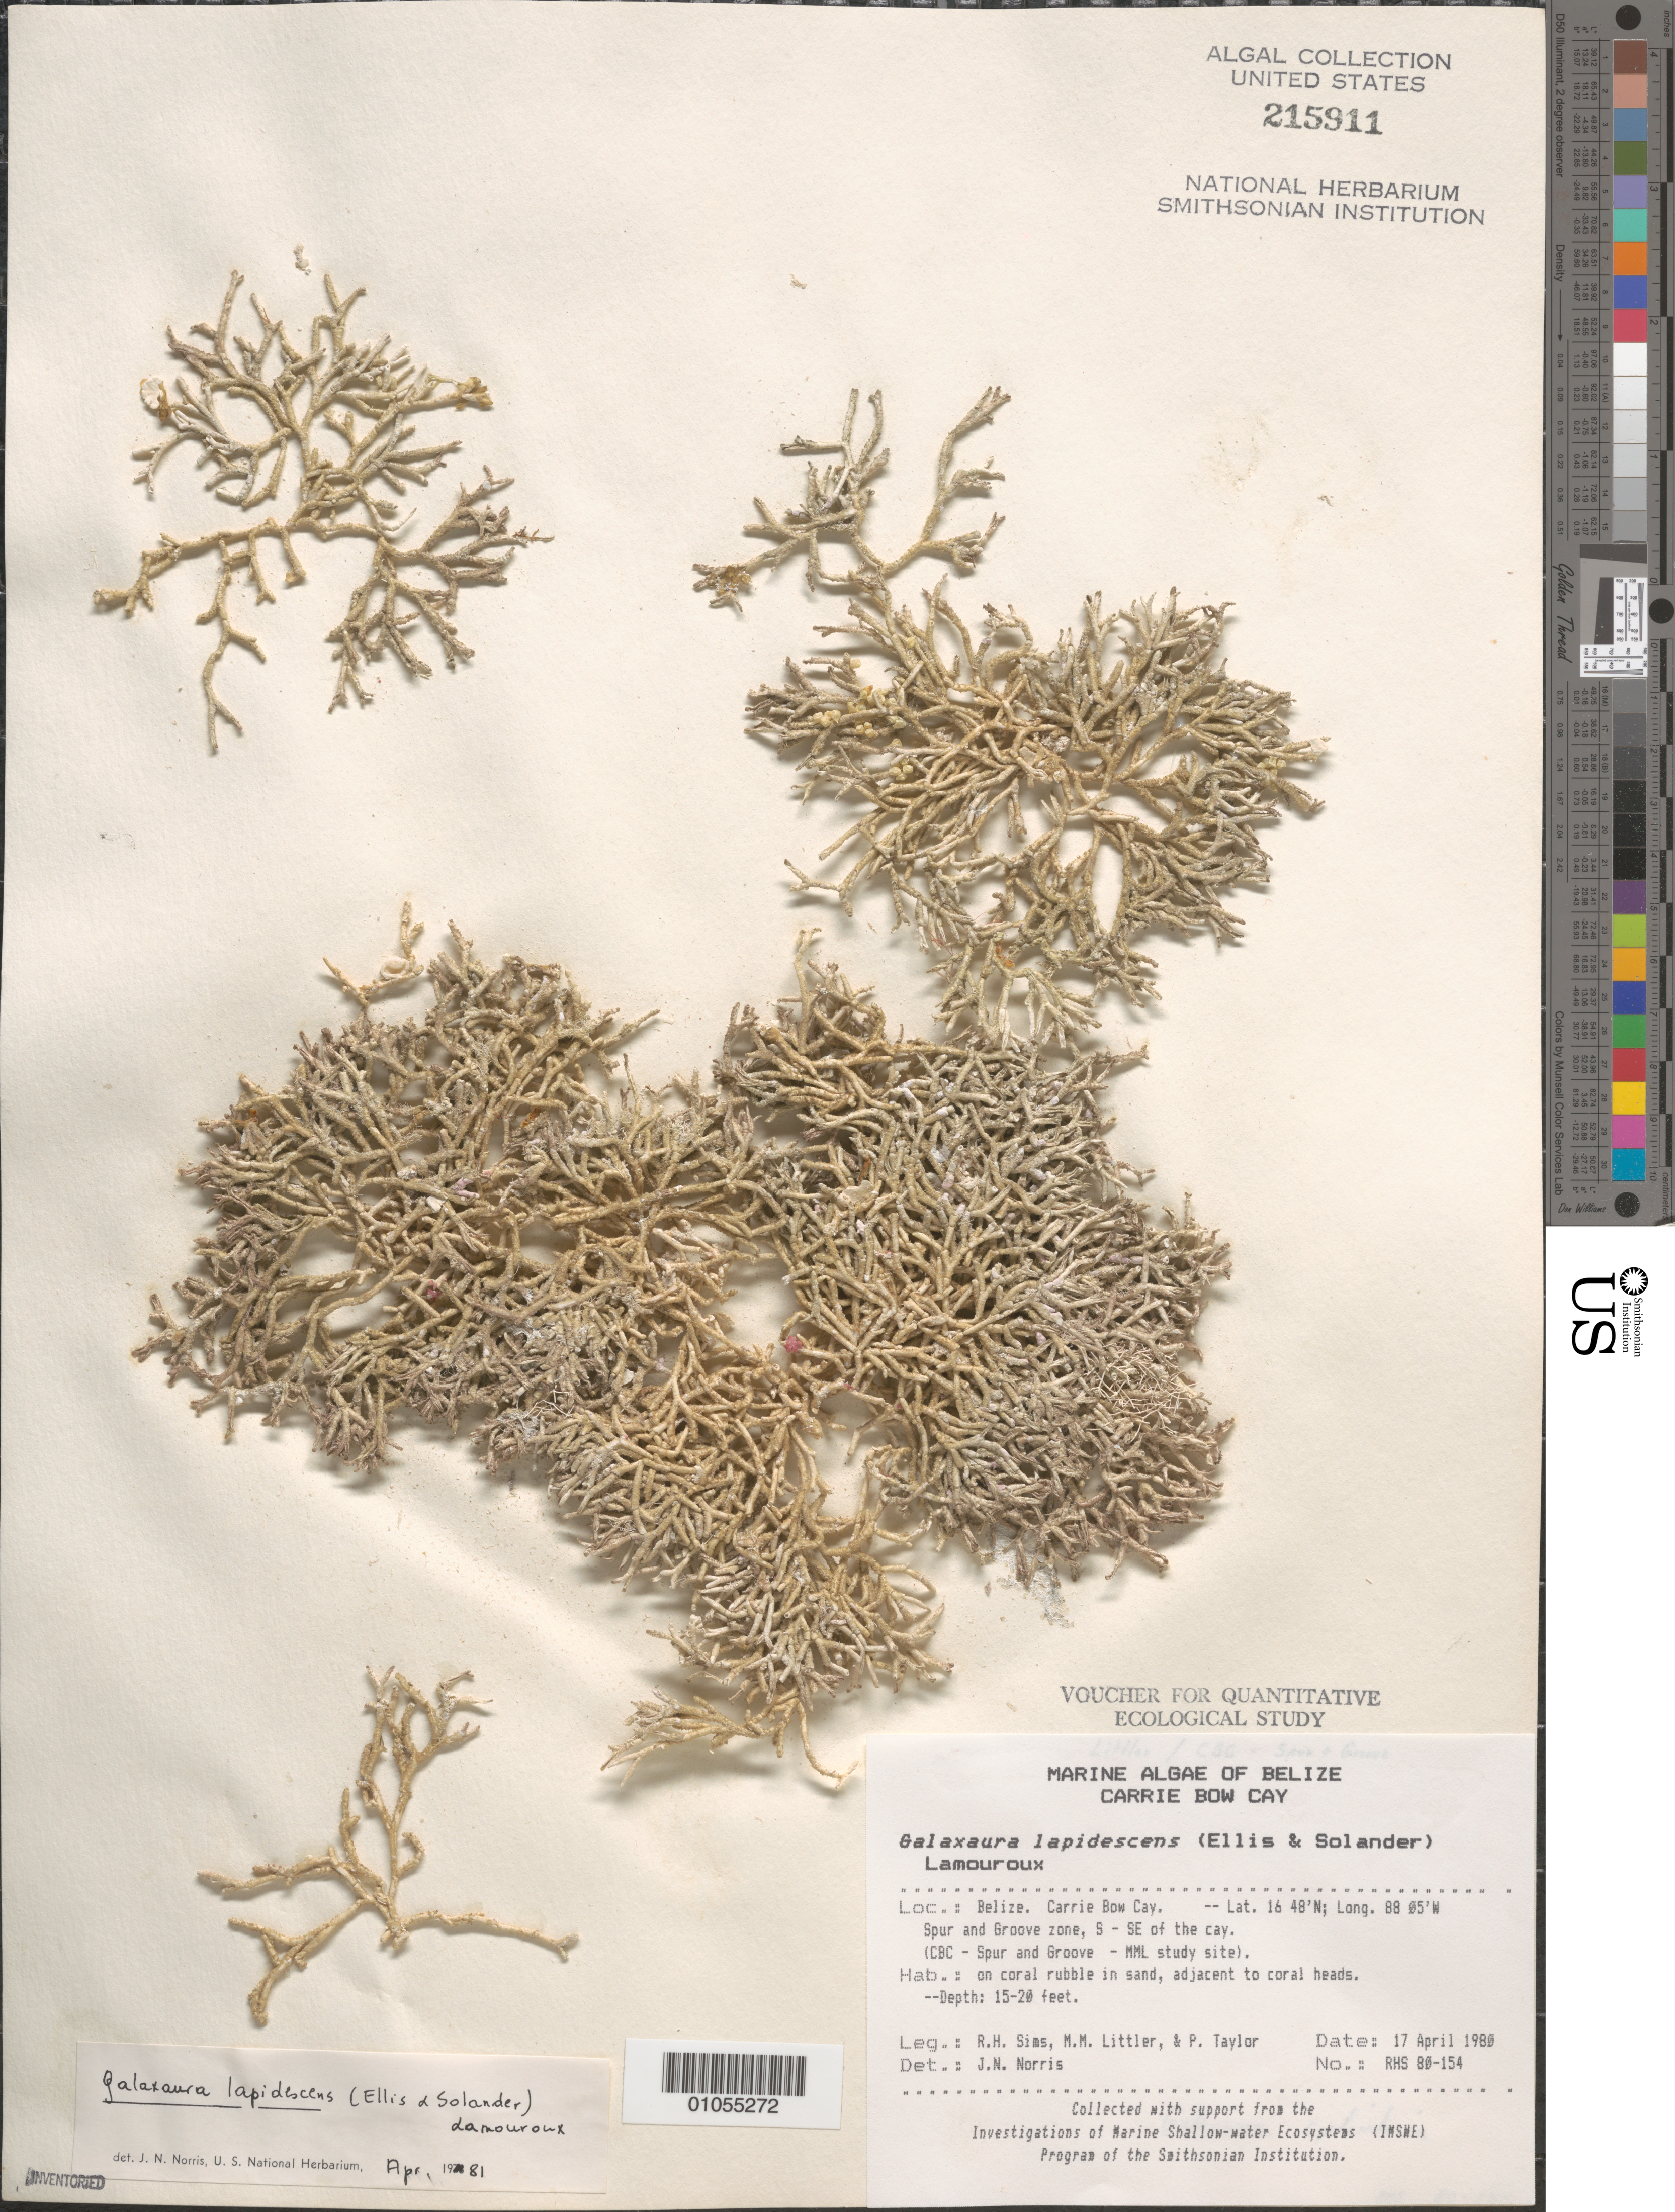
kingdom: Plantae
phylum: Rhodophyta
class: Florideophyceae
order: Nemaliales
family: Galaxauraceae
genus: Galaxaura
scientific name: Galaxaura rugosa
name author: (Ellis & Sol.) J.V.Lamouroux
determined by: Algae name updating Project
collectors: R. H. Sims, M. M. Littler & P. R. Taylor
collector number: RHS 80-154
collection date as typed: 17 Apr 1980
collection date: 1980-04-17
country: Belize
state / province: Stann Creek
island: Carrie Bow Cay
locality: Spur and groove zone, south southeast of the cay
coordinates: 16 48'N, 88 05'W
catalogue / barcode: US 215911